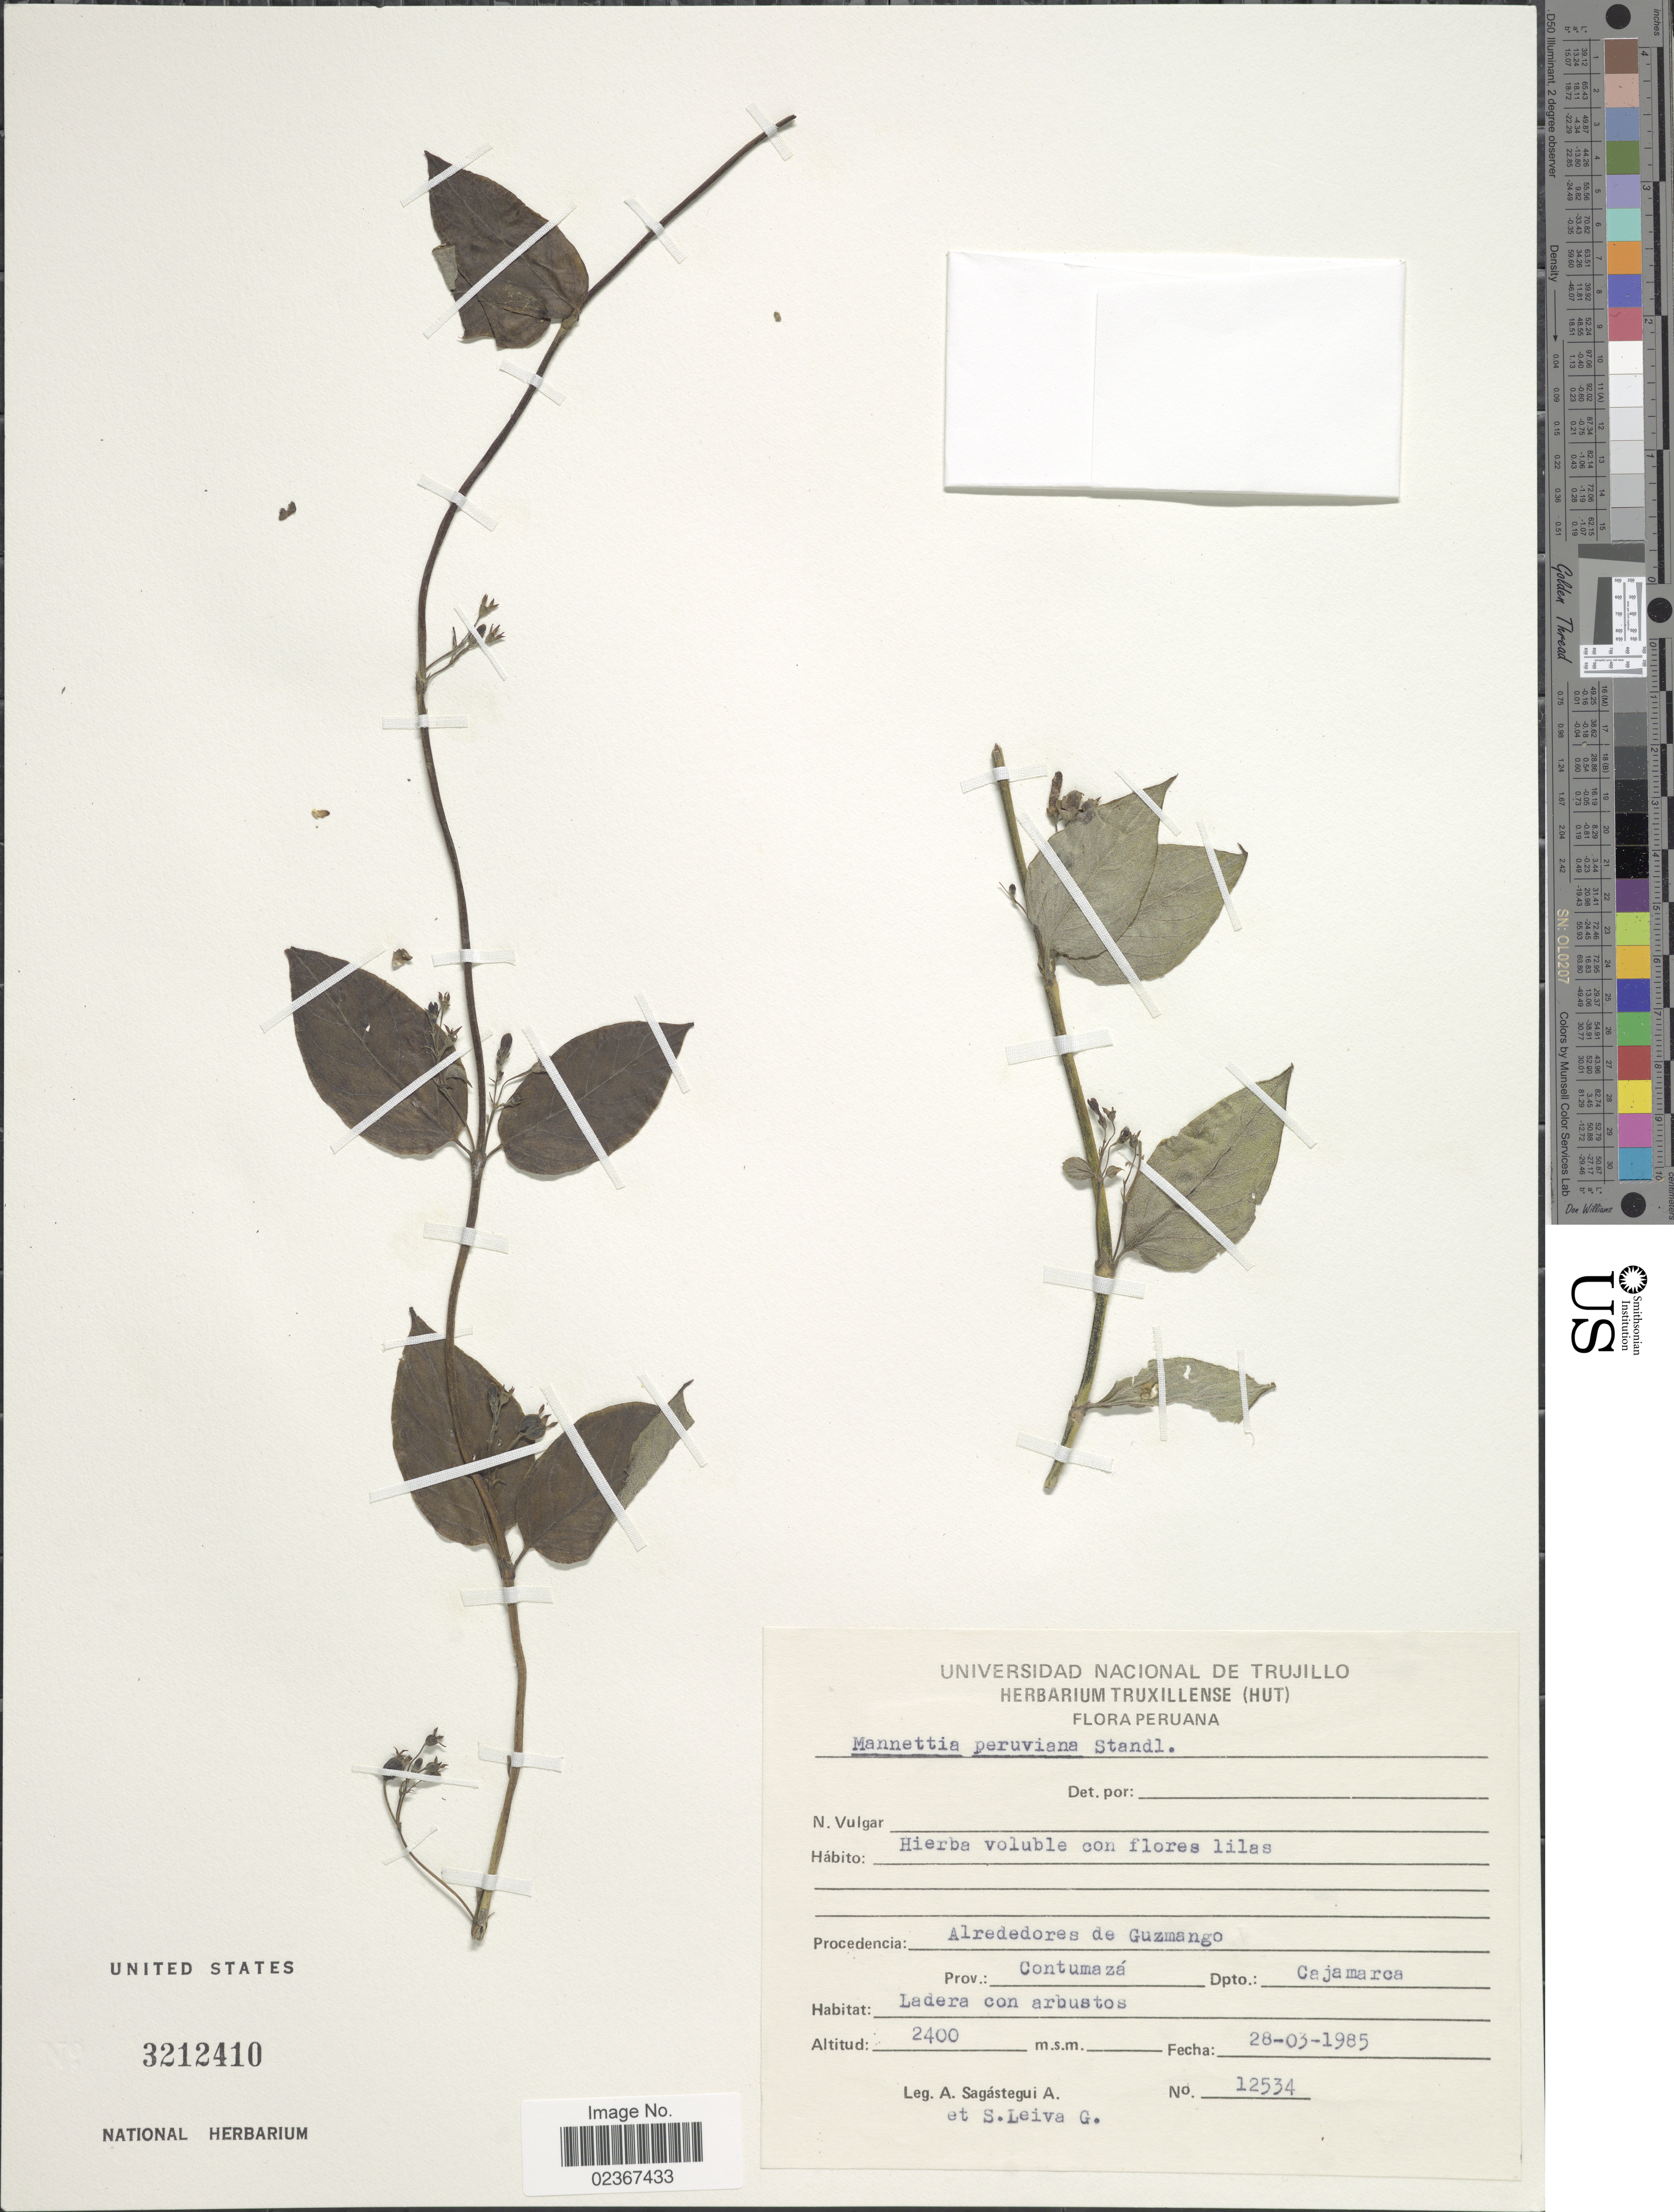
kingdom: Plantae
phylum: Tracheophyta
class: Magnoliopsida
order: Gentianales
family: Rubiaceae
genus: Manettia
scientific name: Manettia peruviana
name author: Standl.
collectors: A. Sagástegui A. & S. Leiva G.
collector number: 12534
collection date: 1985-03-28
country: Peru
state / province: Cajamarca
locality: Alrededores de Guzmango. Prov. Contumaza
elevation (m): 2400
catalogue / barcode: US 3212410